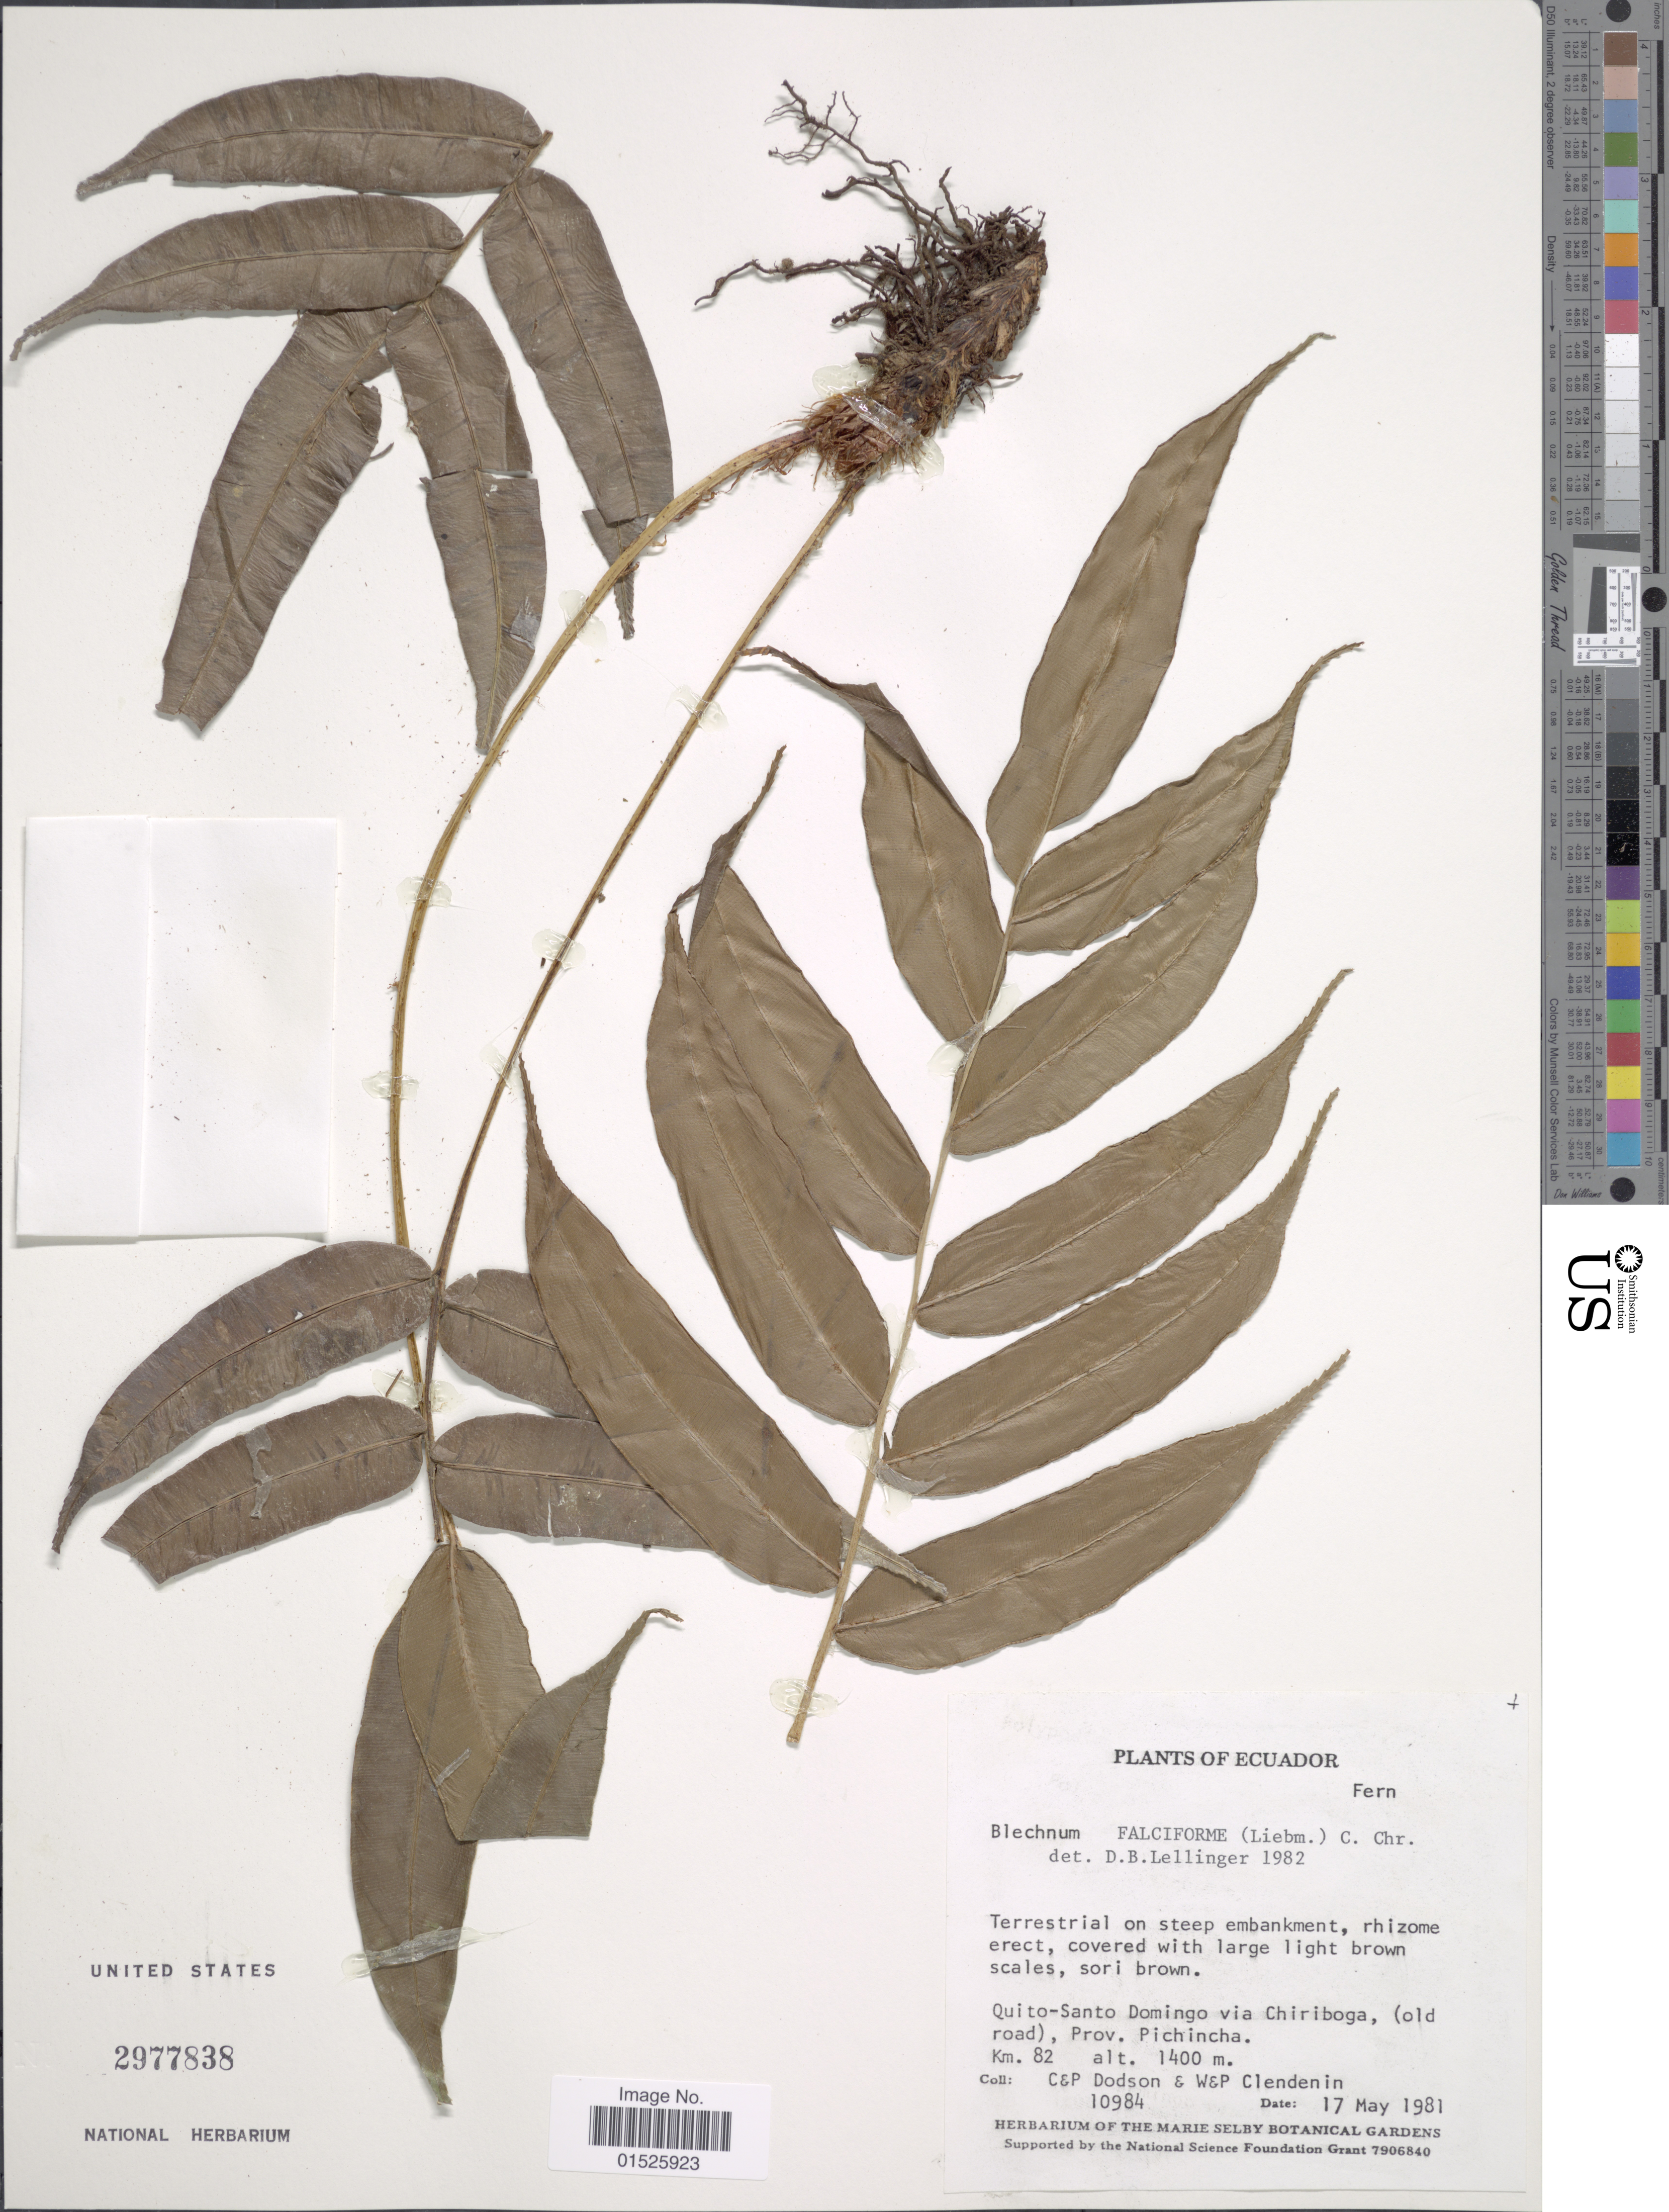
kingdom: Plantae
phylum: Tracheophyta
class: Polypodiopsida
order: Polypodiales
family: Blechnaceae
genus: Blechnum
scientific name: Blechnum falciforme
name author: (Liebm.) C. Chr.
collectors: C. Dodson, P. M. Dodson, W. Clendenin & P. Clendenin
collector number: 10984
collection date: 1981-05-17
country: Ecuador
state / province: Pichincha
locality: Quito-Santo Domingo via Chiriboga, (old road)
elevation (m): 1400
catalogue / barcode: US 2977838